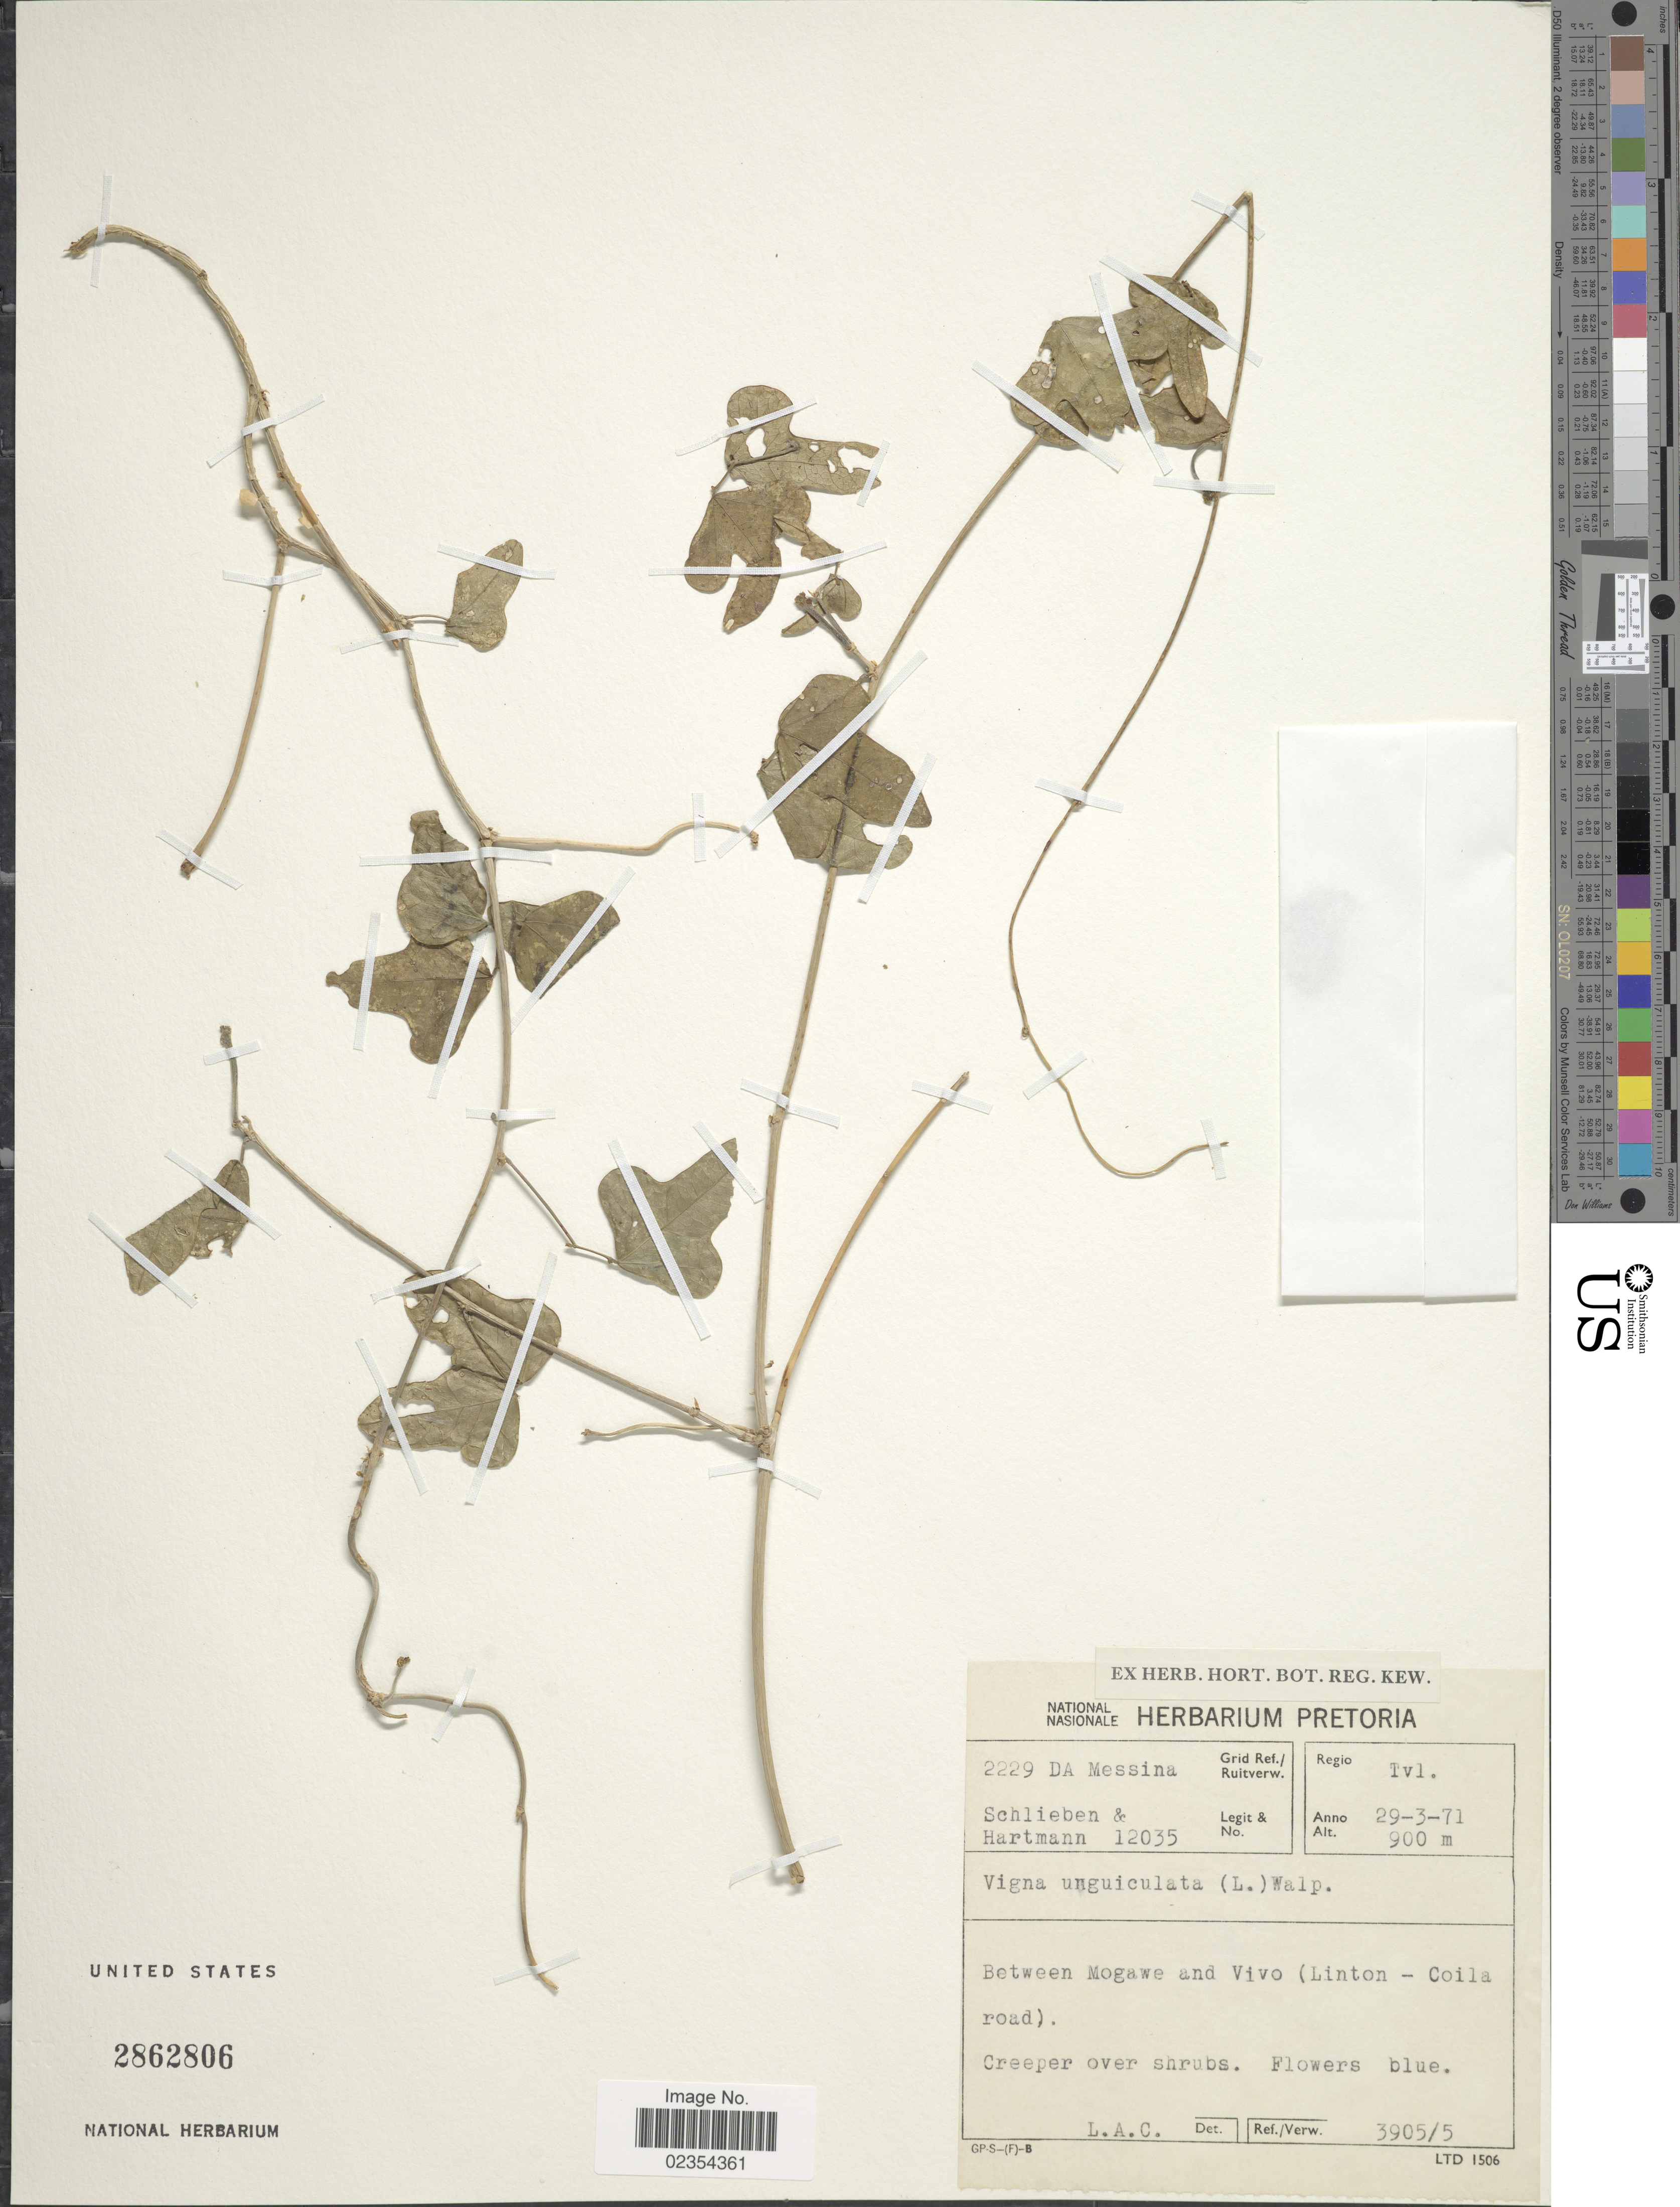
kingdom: Plantae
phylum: Tracheophyta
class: Magnoliopsida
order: Fabales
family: Fabaceae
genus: Vigna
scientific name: Vigna unguiculata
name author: (L.) Walp.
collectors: Schlieben & -. Hartmann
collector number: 2229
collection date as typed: Transcribed d/m/y: 29/3/71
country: South Africa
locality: Regio Tvl., between Mogawe and Vivo (Linton-Coila road), Grid Ref. 2229 DA Messina.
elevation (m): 900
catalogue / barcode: US 2862806